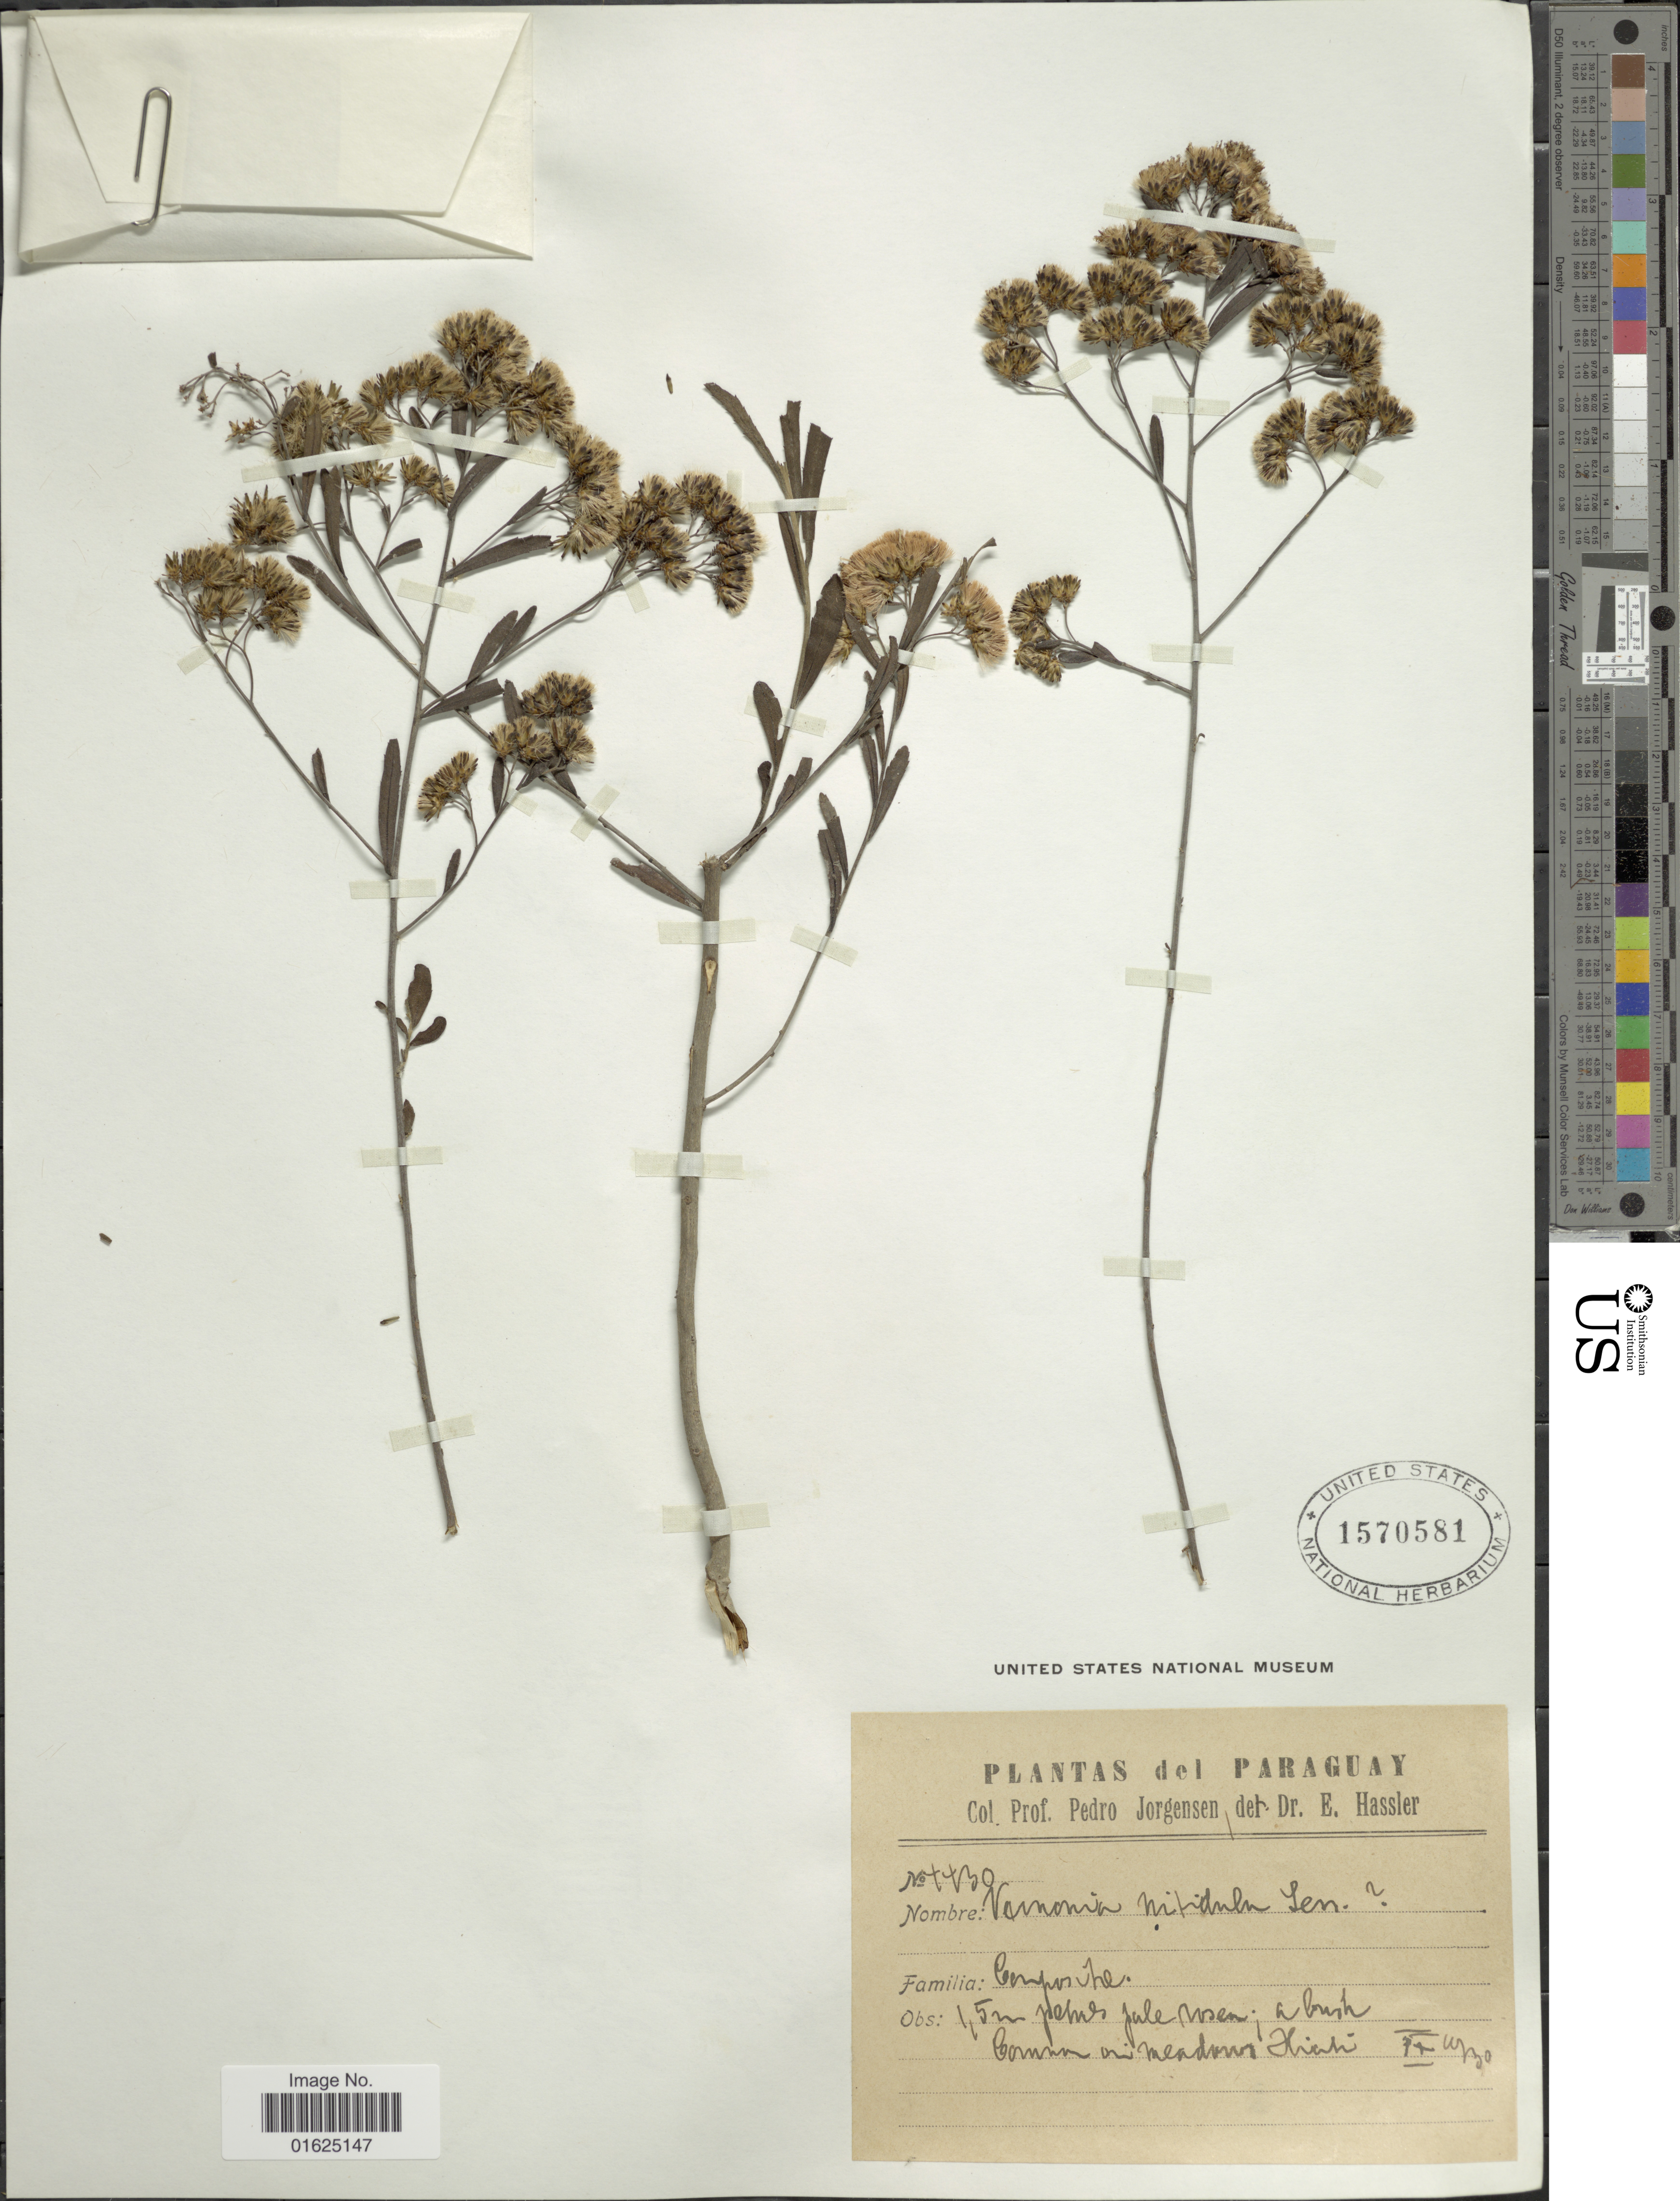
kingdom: Plantae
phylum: Tracheophyta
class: Magnoliopsida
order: Asterales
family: Asteraceae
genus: Vernonanthura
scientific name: Vernonanthura montevidensis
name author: (Spreng.) H. Rob.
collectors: P. Jörgensen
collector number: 1430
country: Paraguay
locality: Common on meadows Hiati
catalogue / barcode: US 1570581